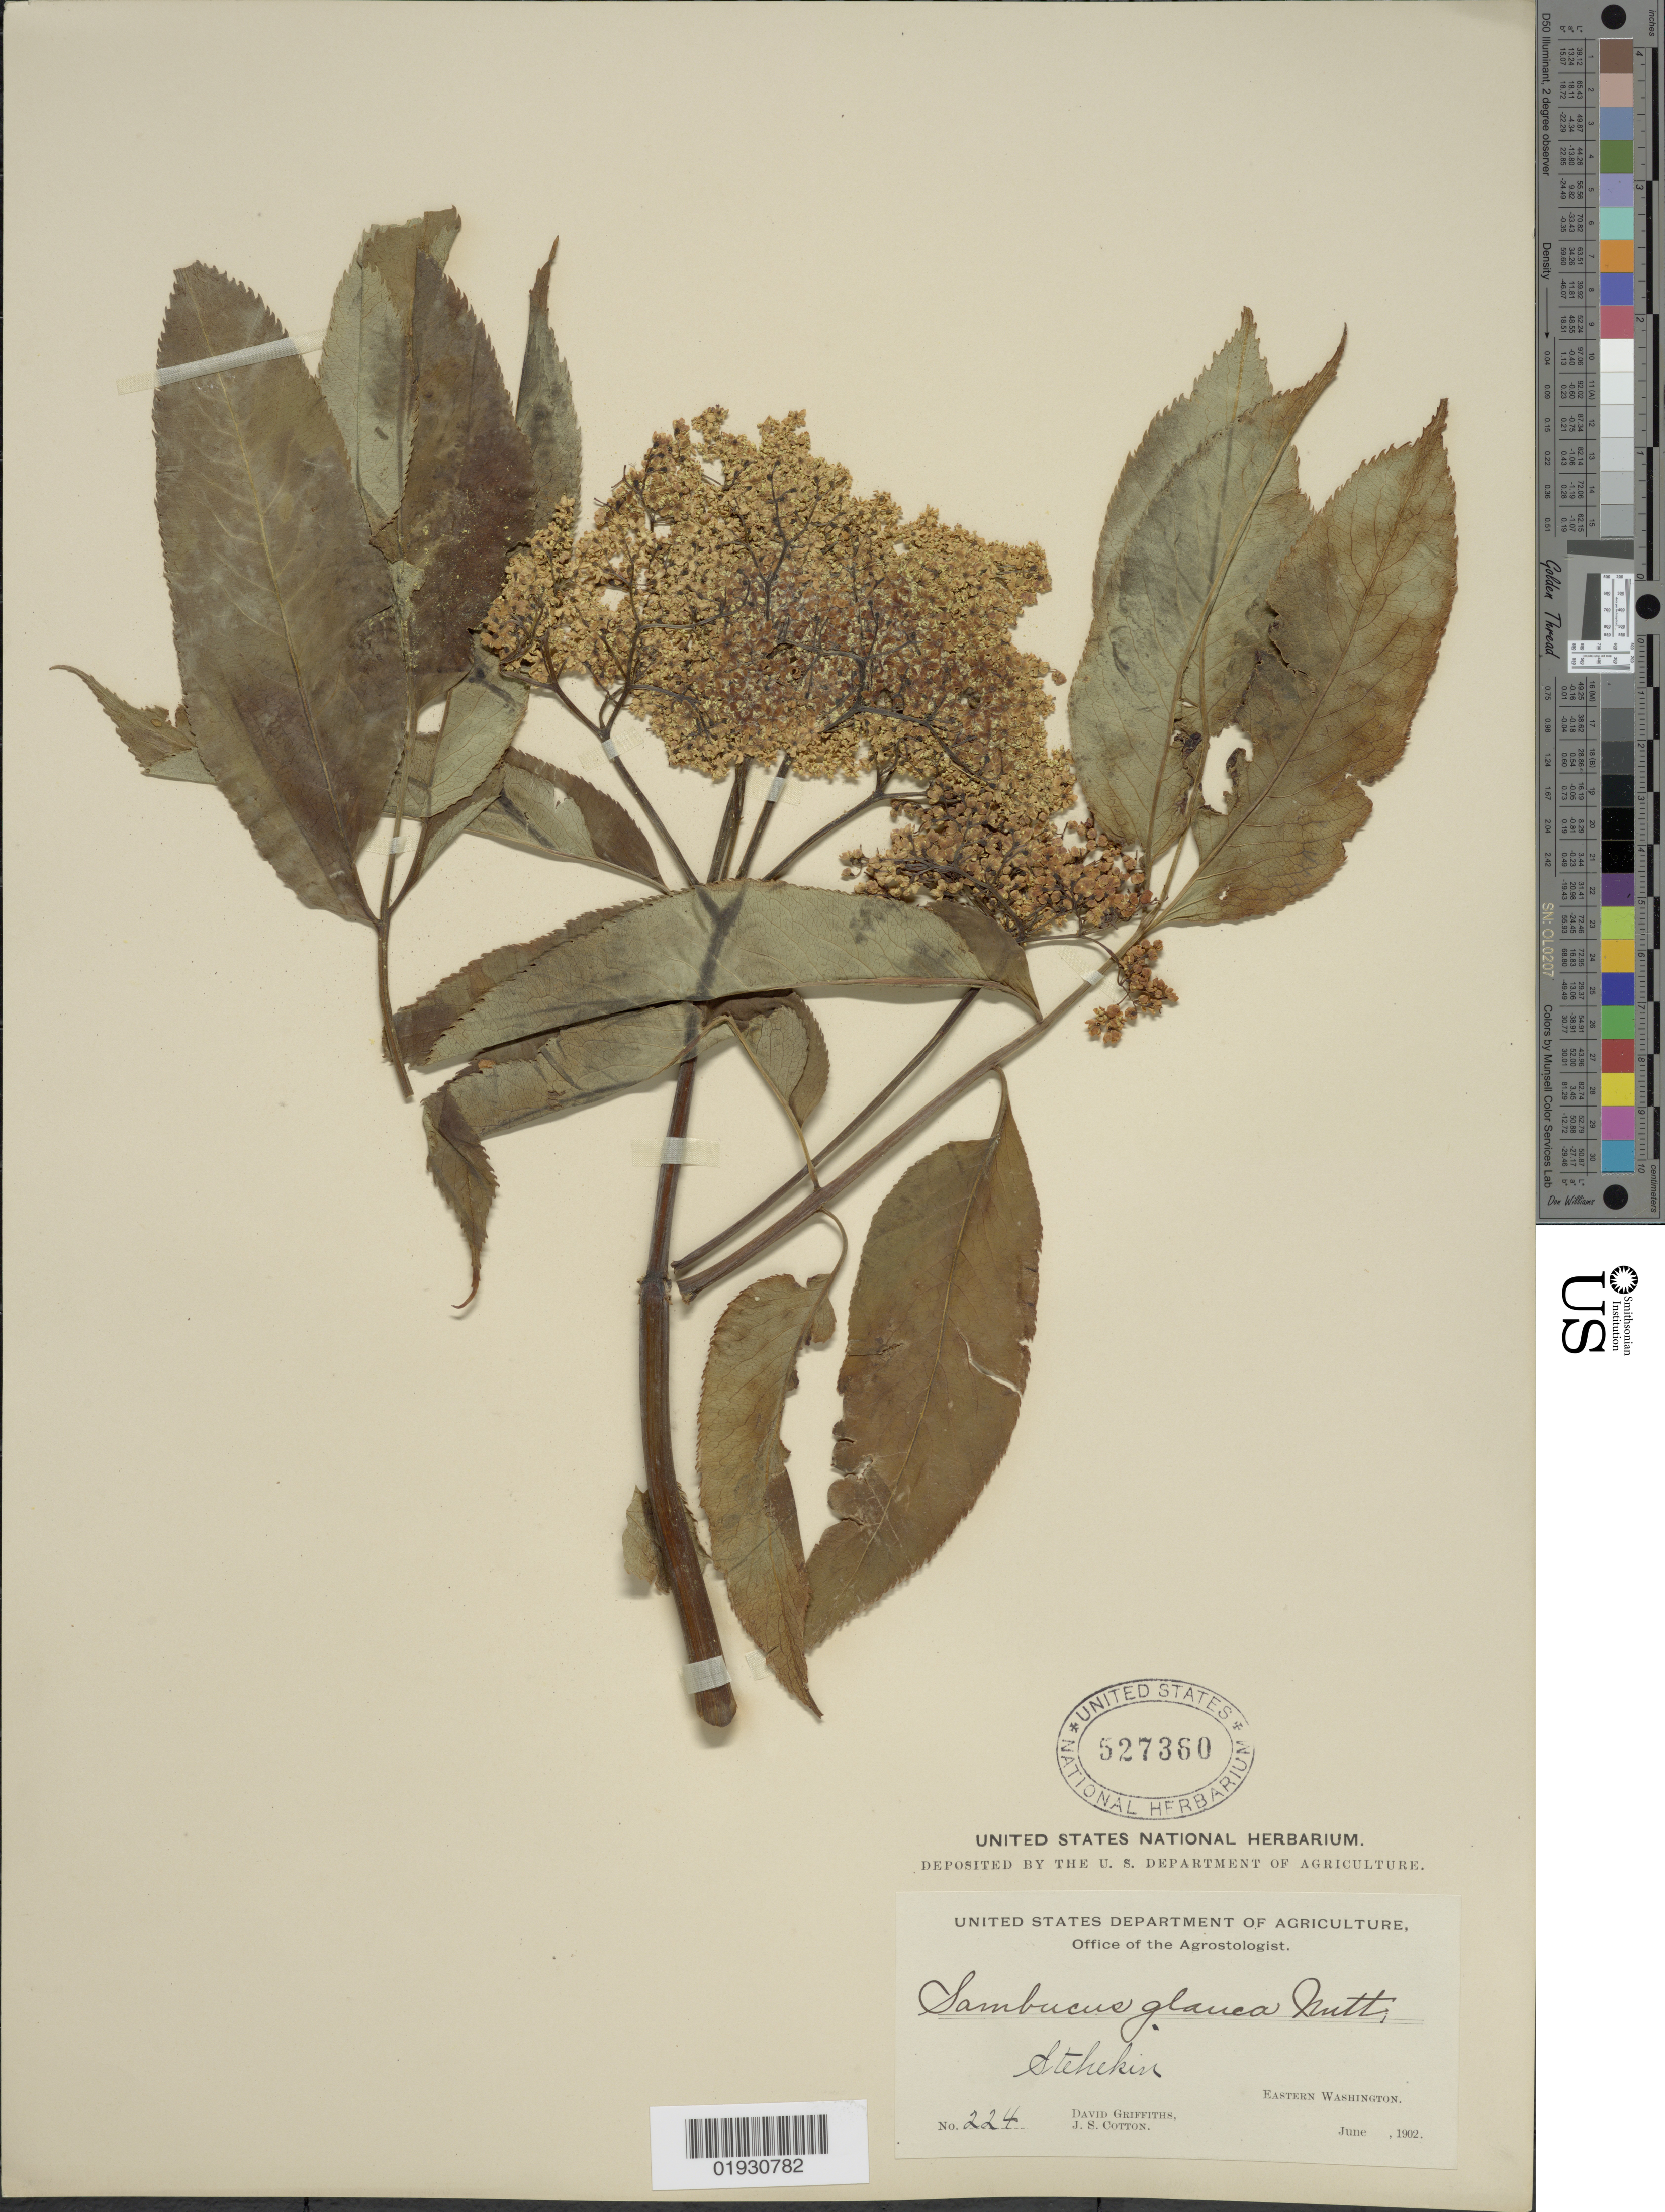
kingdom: Plantae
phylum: Tracheophyta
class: Magnoliopsida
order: Dipsacales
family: Viburnaceae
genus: Sambucus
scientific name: Sambucus cerulea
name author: Raf.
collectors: D. Griffiths & J. S. Cotton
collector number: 224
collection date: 1902-06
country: United States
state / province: Washington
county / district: Chelan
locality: Stehekin, Eastern Washington.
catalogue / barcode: US 527360